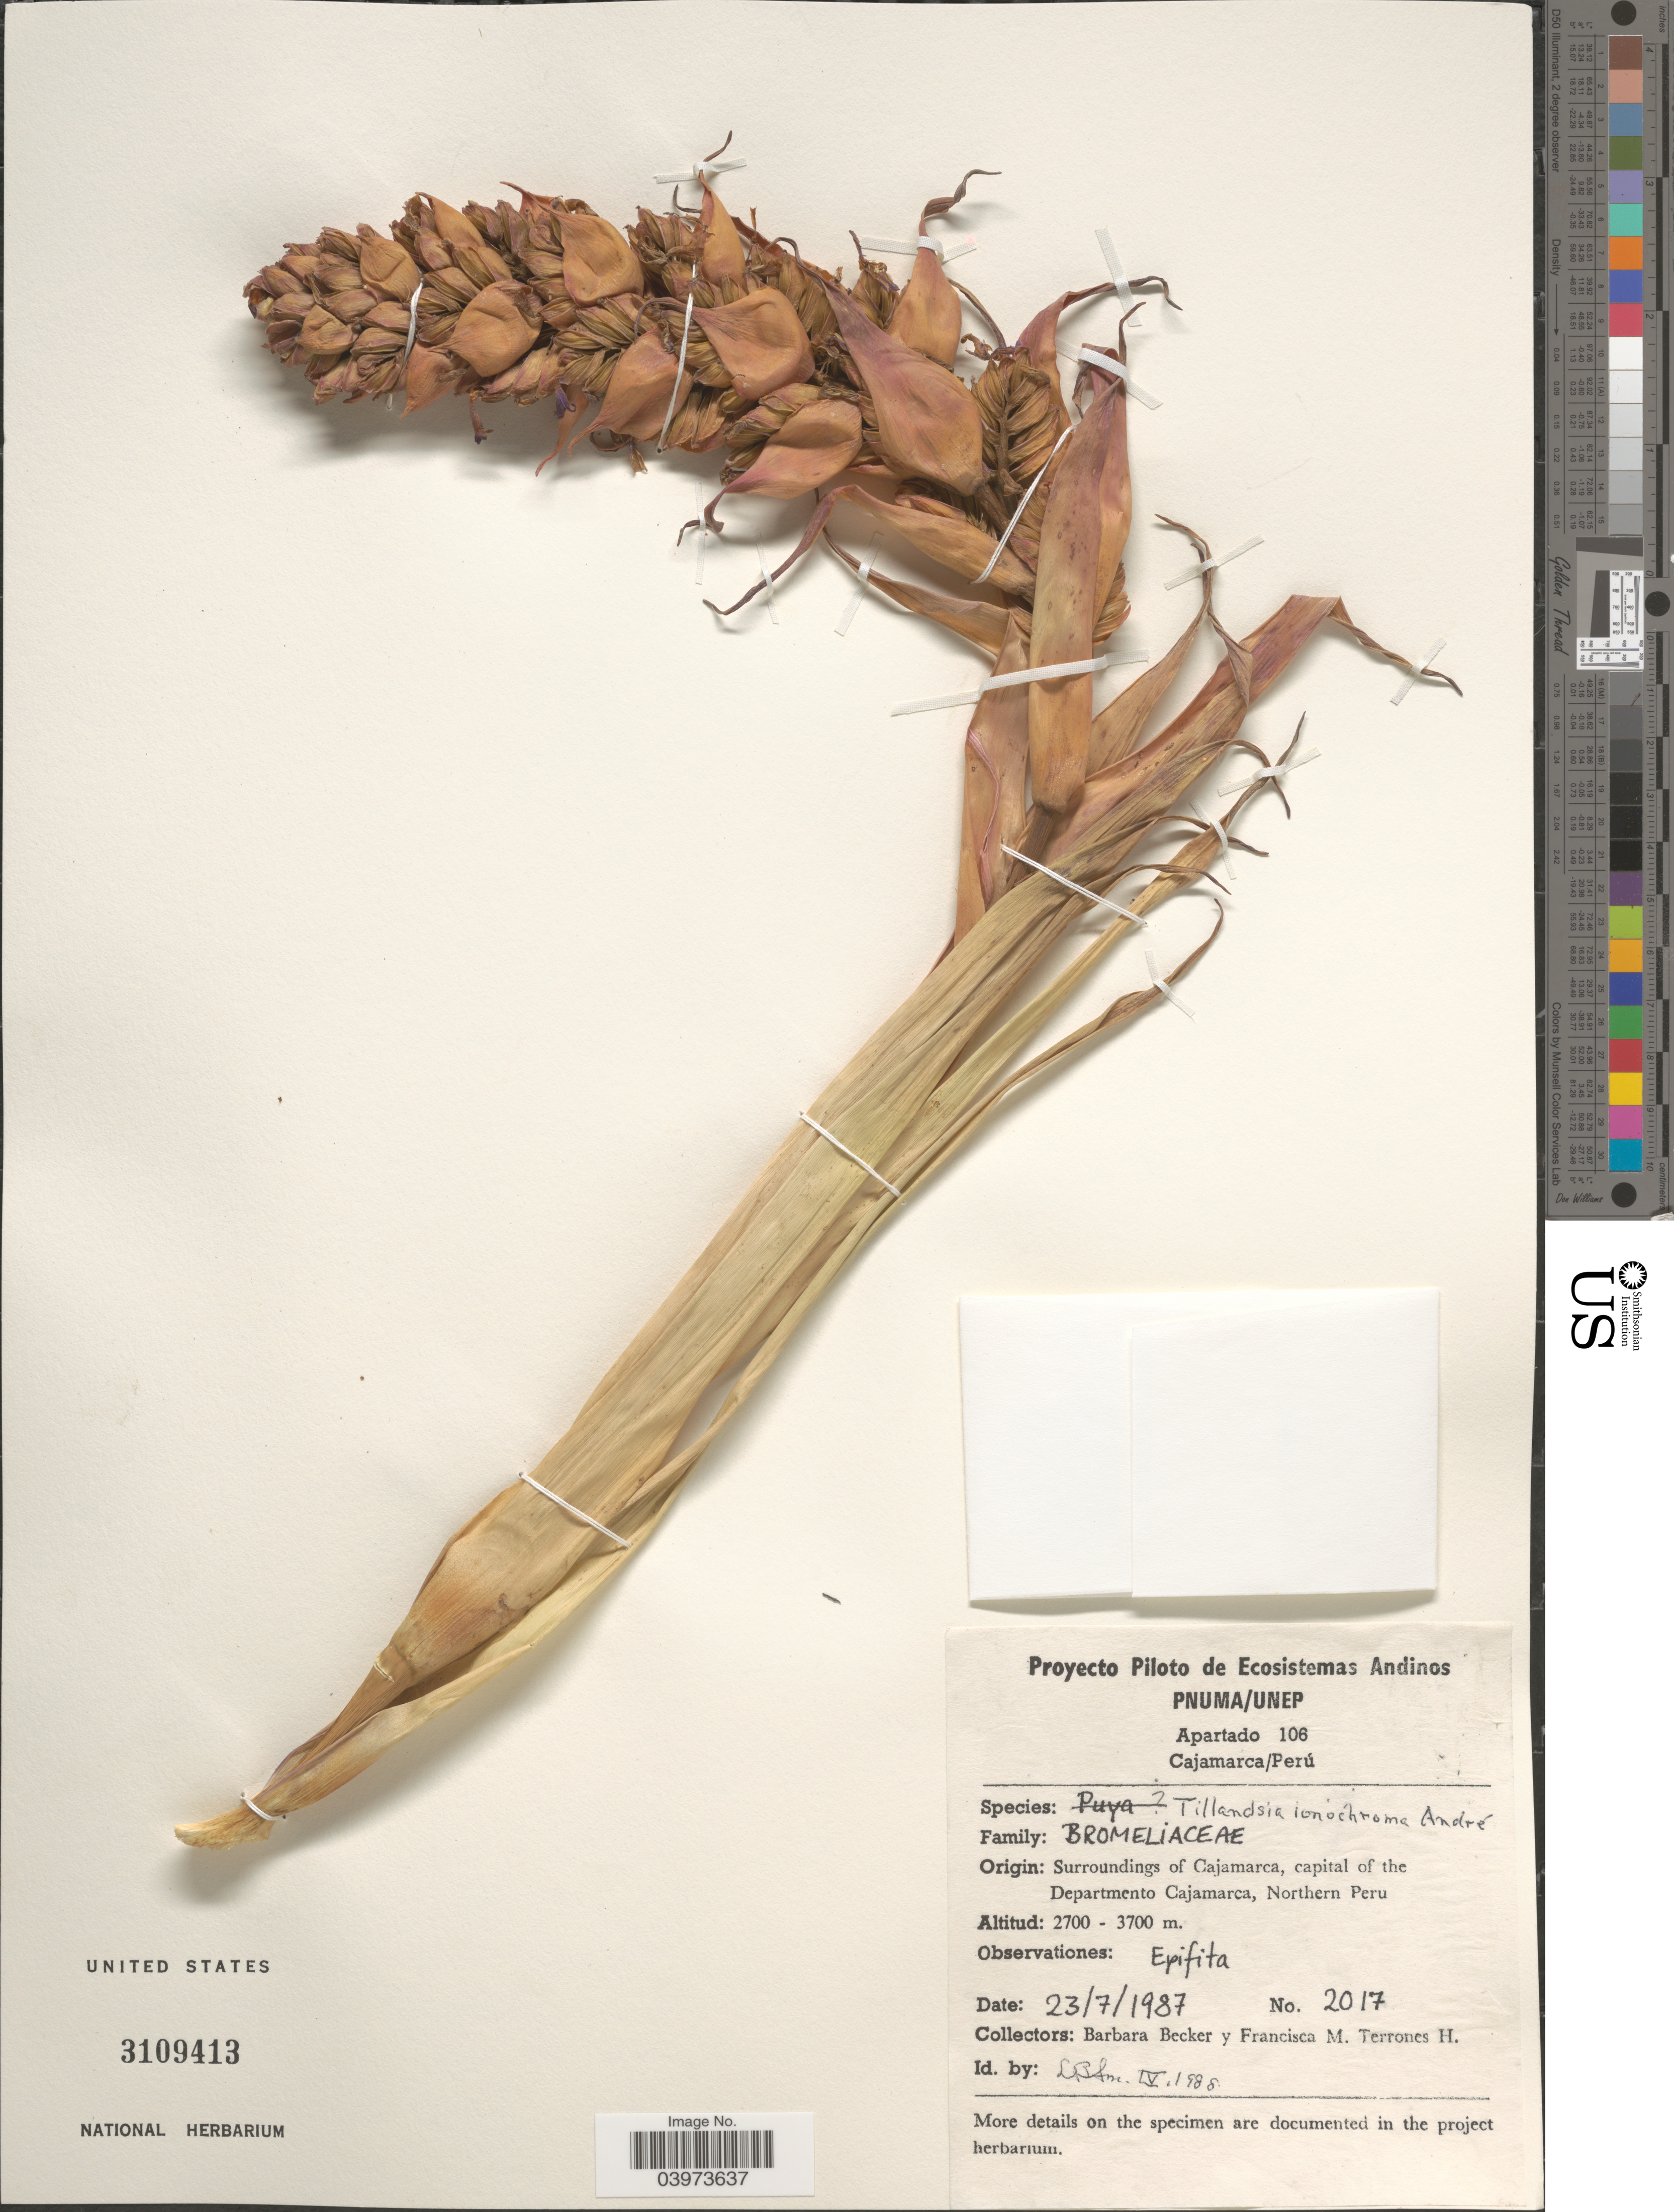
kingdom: Plantae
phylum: Tracheophyta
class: Liliopsida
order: Poales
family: Bromeliaceae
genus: Tillandsia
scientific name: Tillandsia ionochroma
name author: André ex Mez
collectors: B. Becker & F. Terrones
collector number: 2017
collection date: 1987-07-23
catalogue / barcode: US 3109413